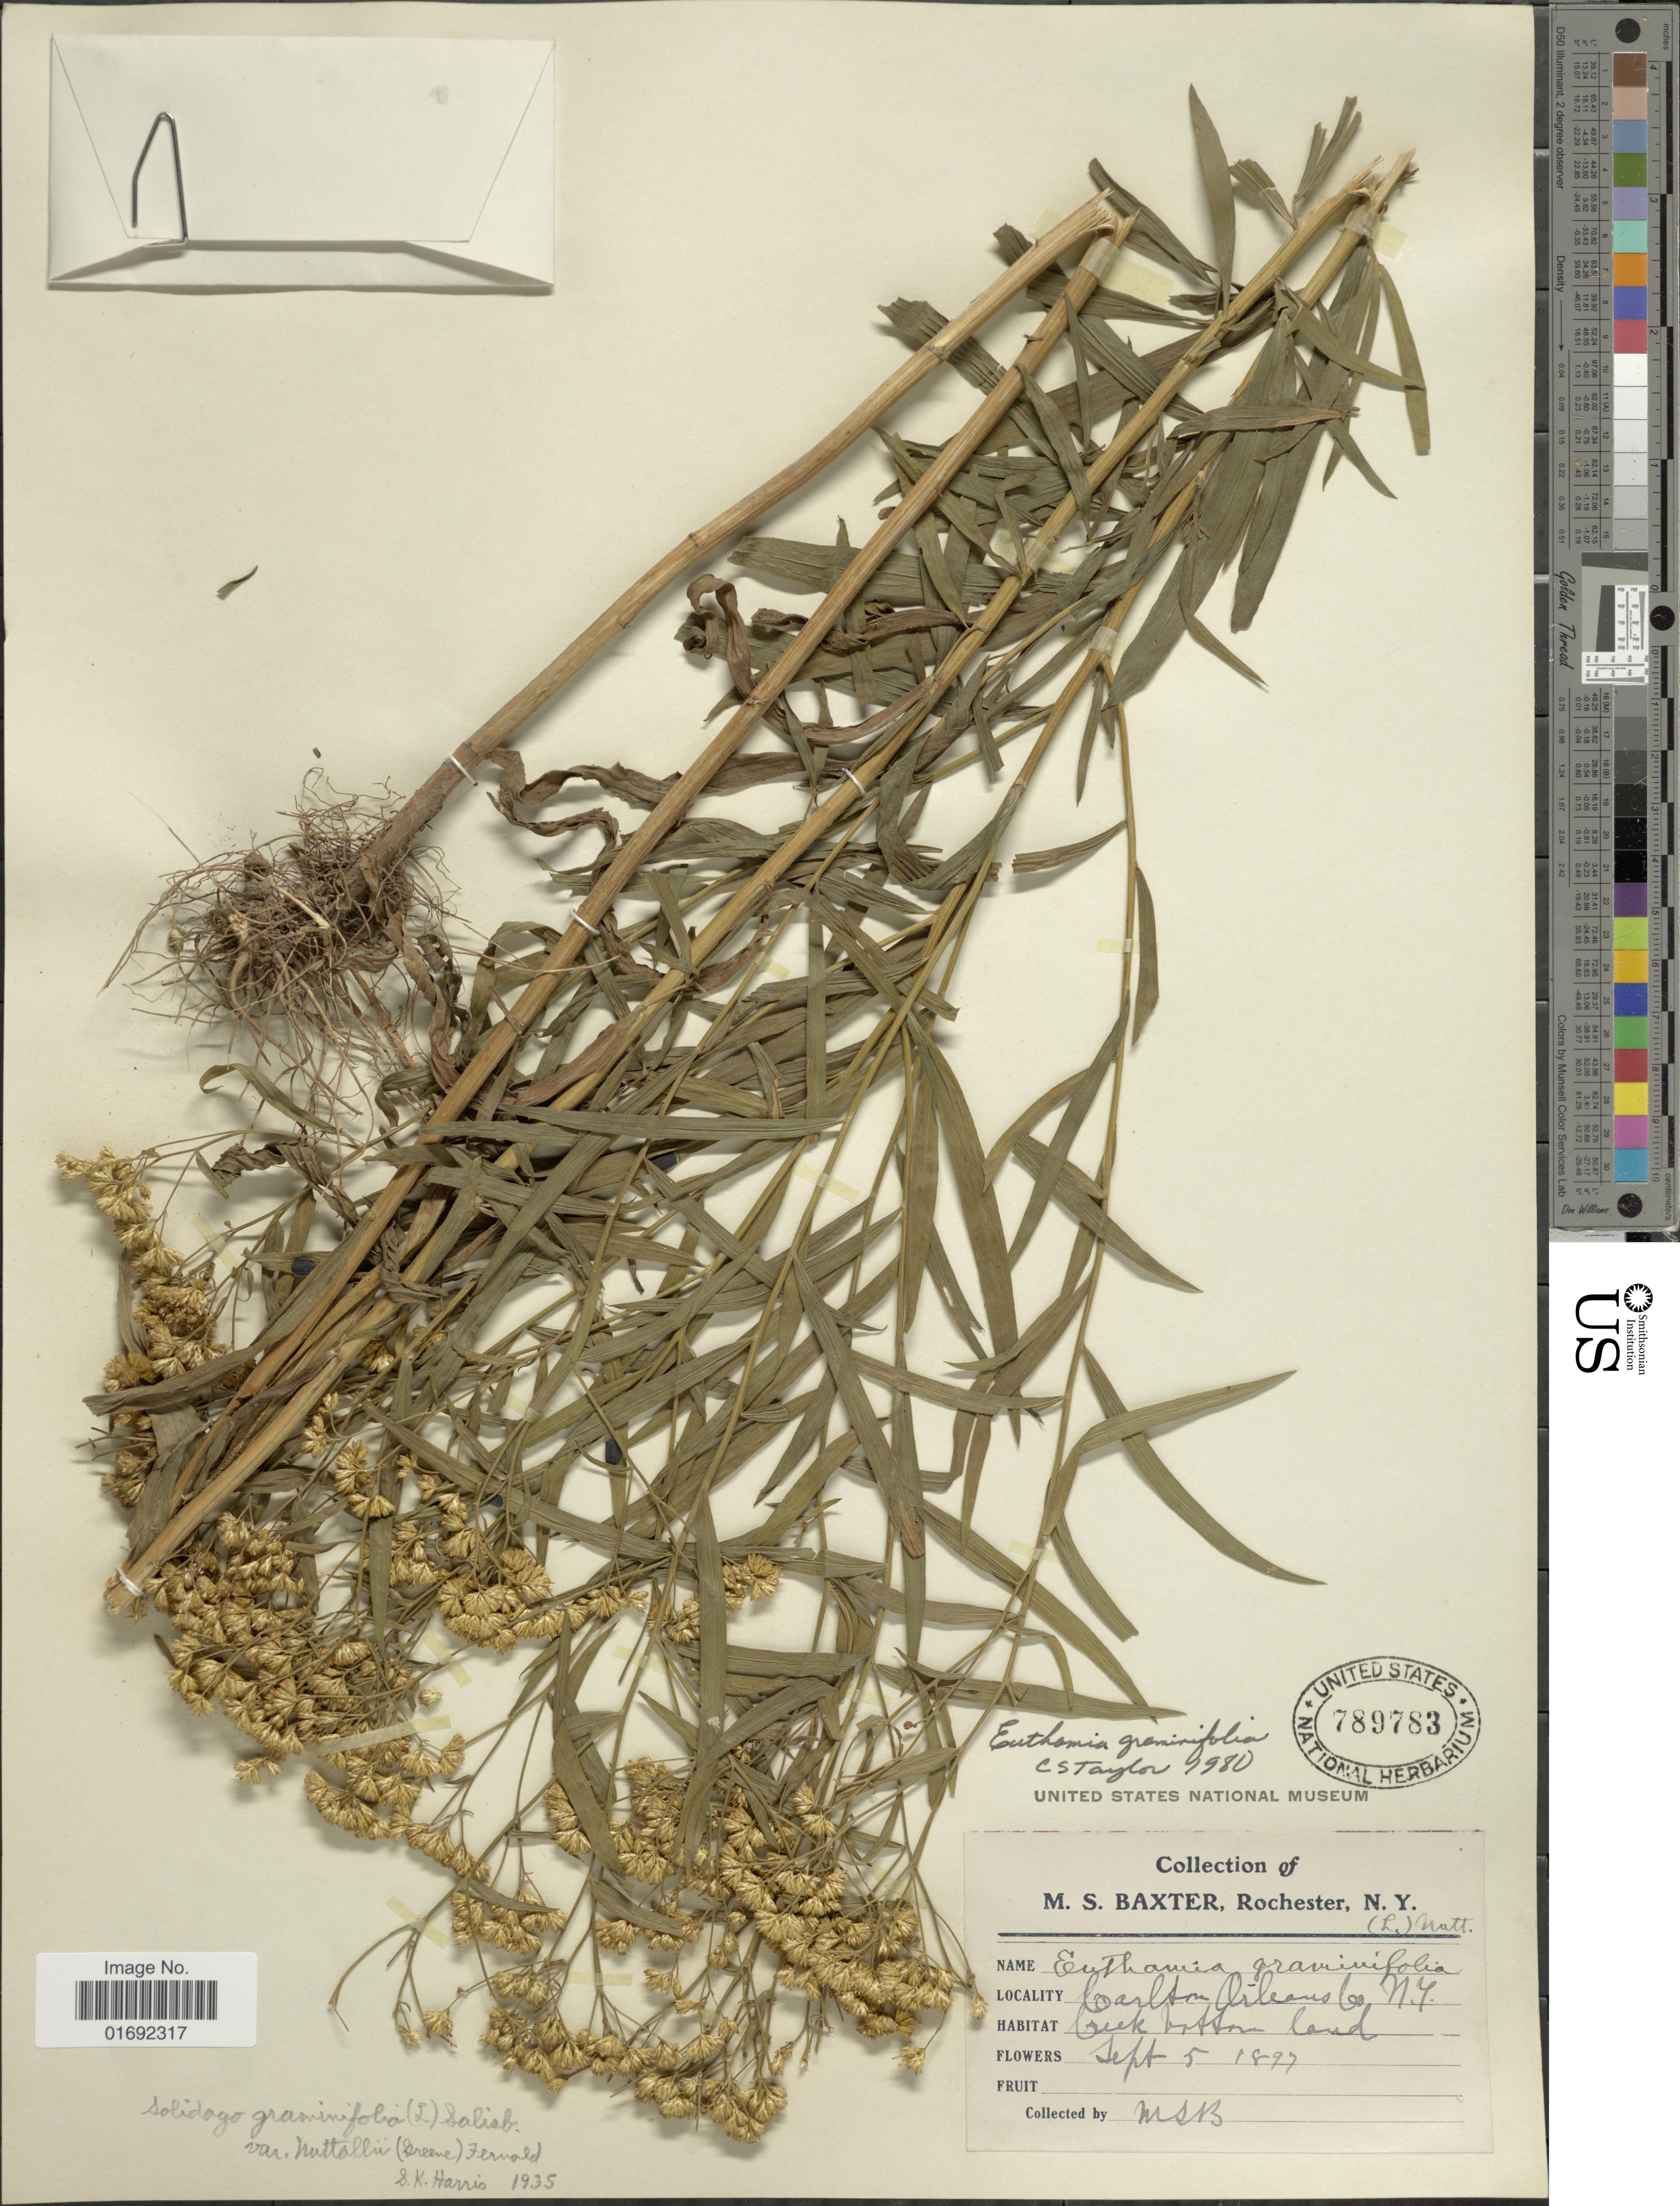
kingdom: Plantae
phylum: Tracheophyta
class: Magnoliopsida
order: Asterales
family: Asteraceae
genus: Euthamia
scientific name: Euthamia graminifolia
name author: (L.) Nutt.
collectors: M. Baxter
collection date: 1897-09-05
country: United States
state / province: New York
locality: Carlton, Orleans Co., N. Y.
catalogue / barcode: US 789783